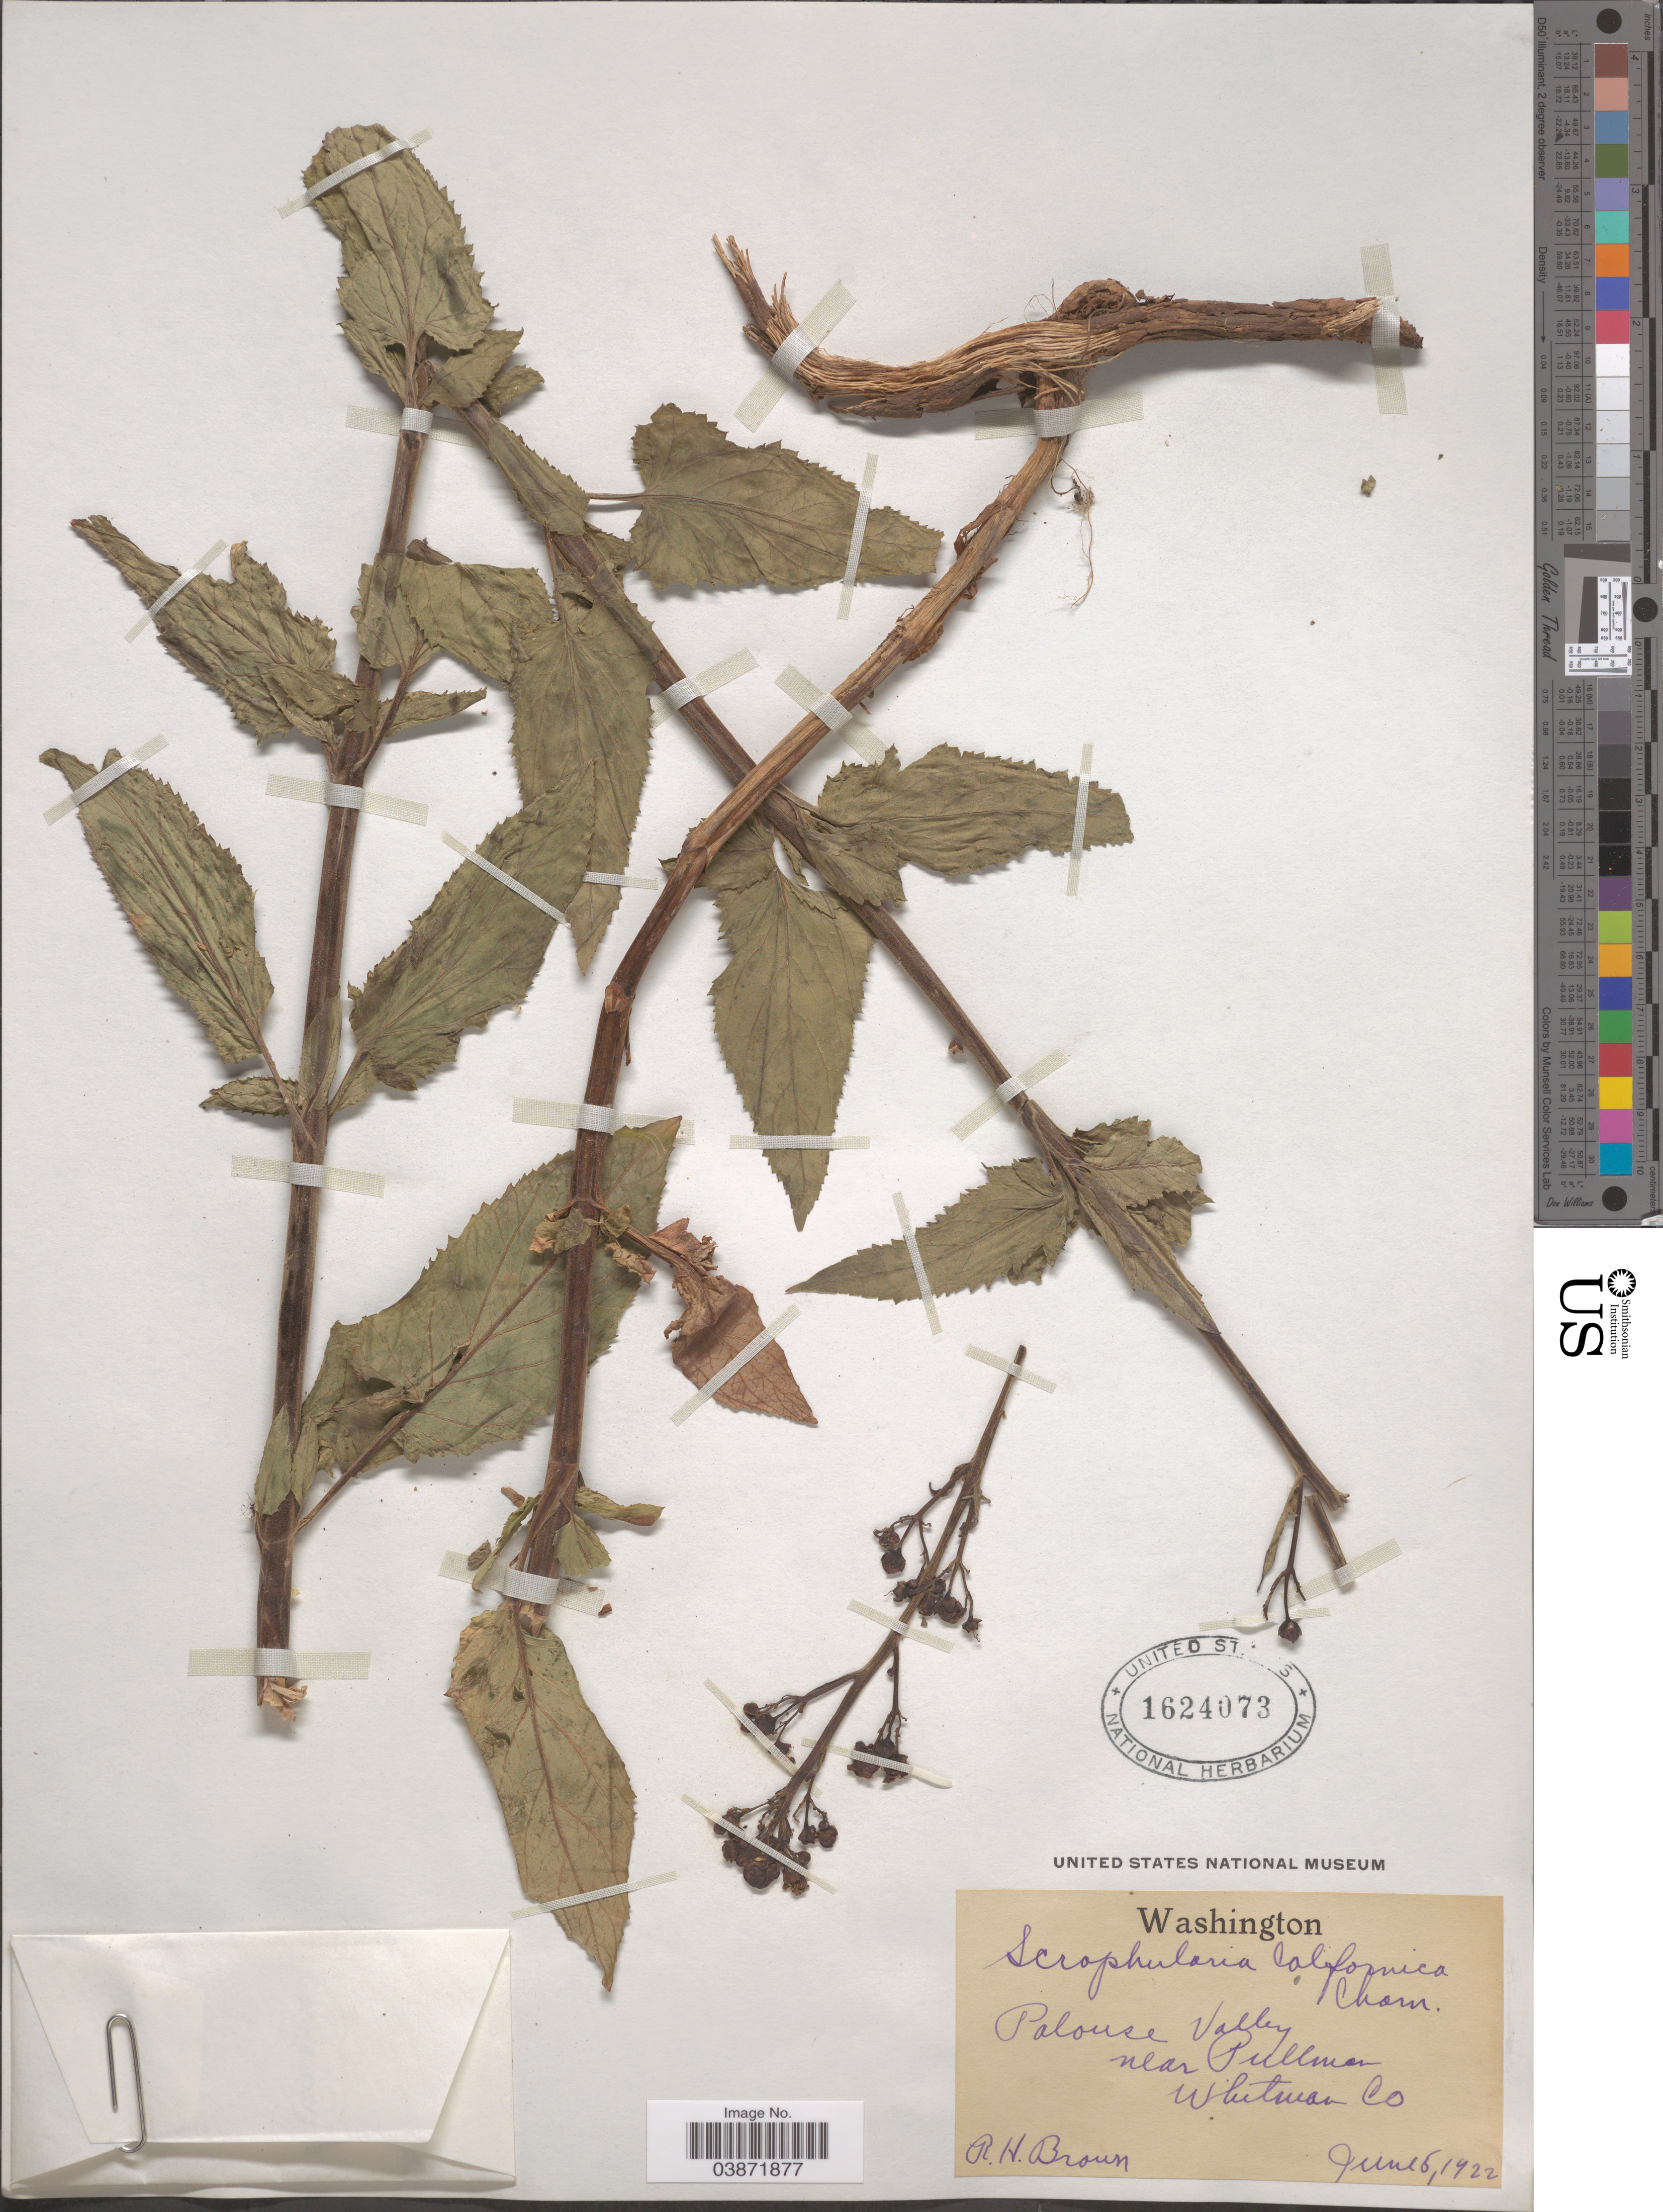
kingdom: Plantae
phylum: Tracheophyta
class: Magnoliopsida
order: Lamiales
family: Scrophulariaceae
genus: Scrophularia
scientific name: Scrophularia californica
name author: Cham. & Schltdl.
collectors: R. Brown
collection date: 1922-06-05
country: United States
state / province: Washington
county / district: Whitman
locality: Palouse Valley near Pullman, Whitman Co.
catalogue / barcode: US 1624073